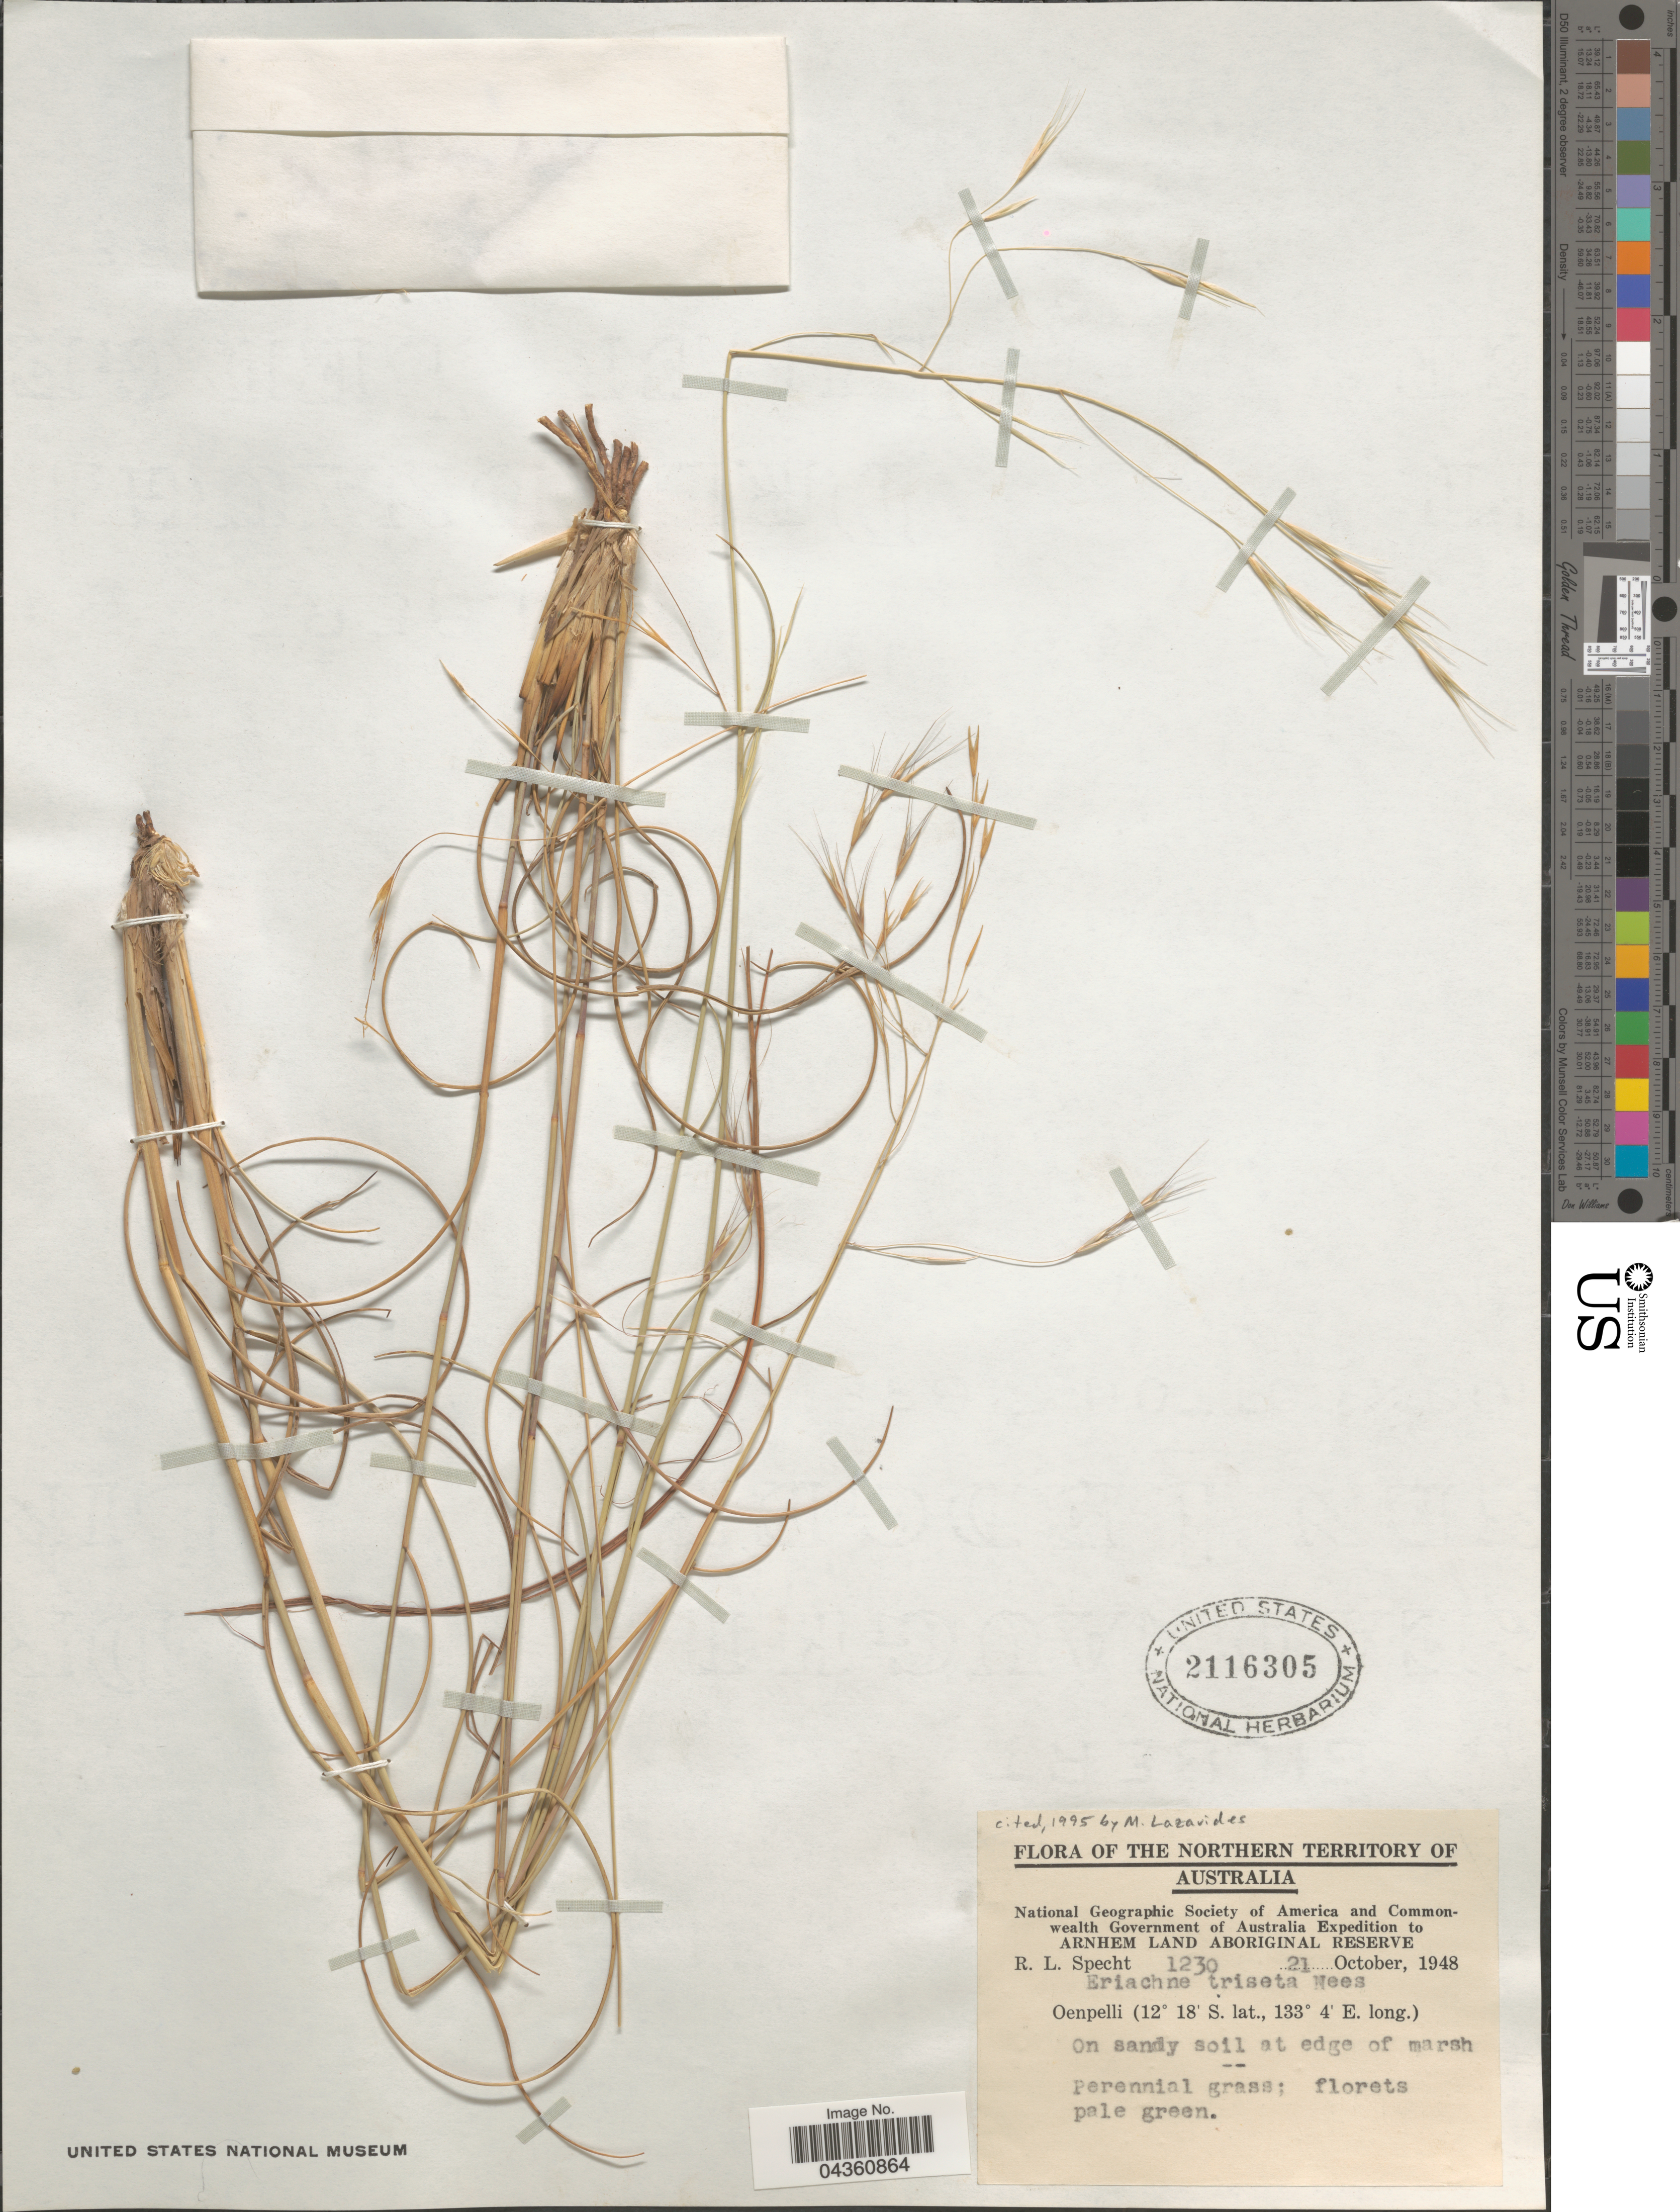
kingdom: Plantae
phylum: Tracheophyta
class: Liliopsida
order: Poales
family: Poaceae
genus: Eriachne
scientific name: Eriachne triseta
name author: Nees ex Steud.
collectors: R. L. Specht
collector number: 1230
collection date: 1948-10-21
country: Australia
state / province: Northern Territory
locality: National Geographic Society of America and Commonwealth Government of Australia Expedition to Arnhem Land Aboriginal Reserve. Oenpelli.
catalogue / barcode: US 2116305